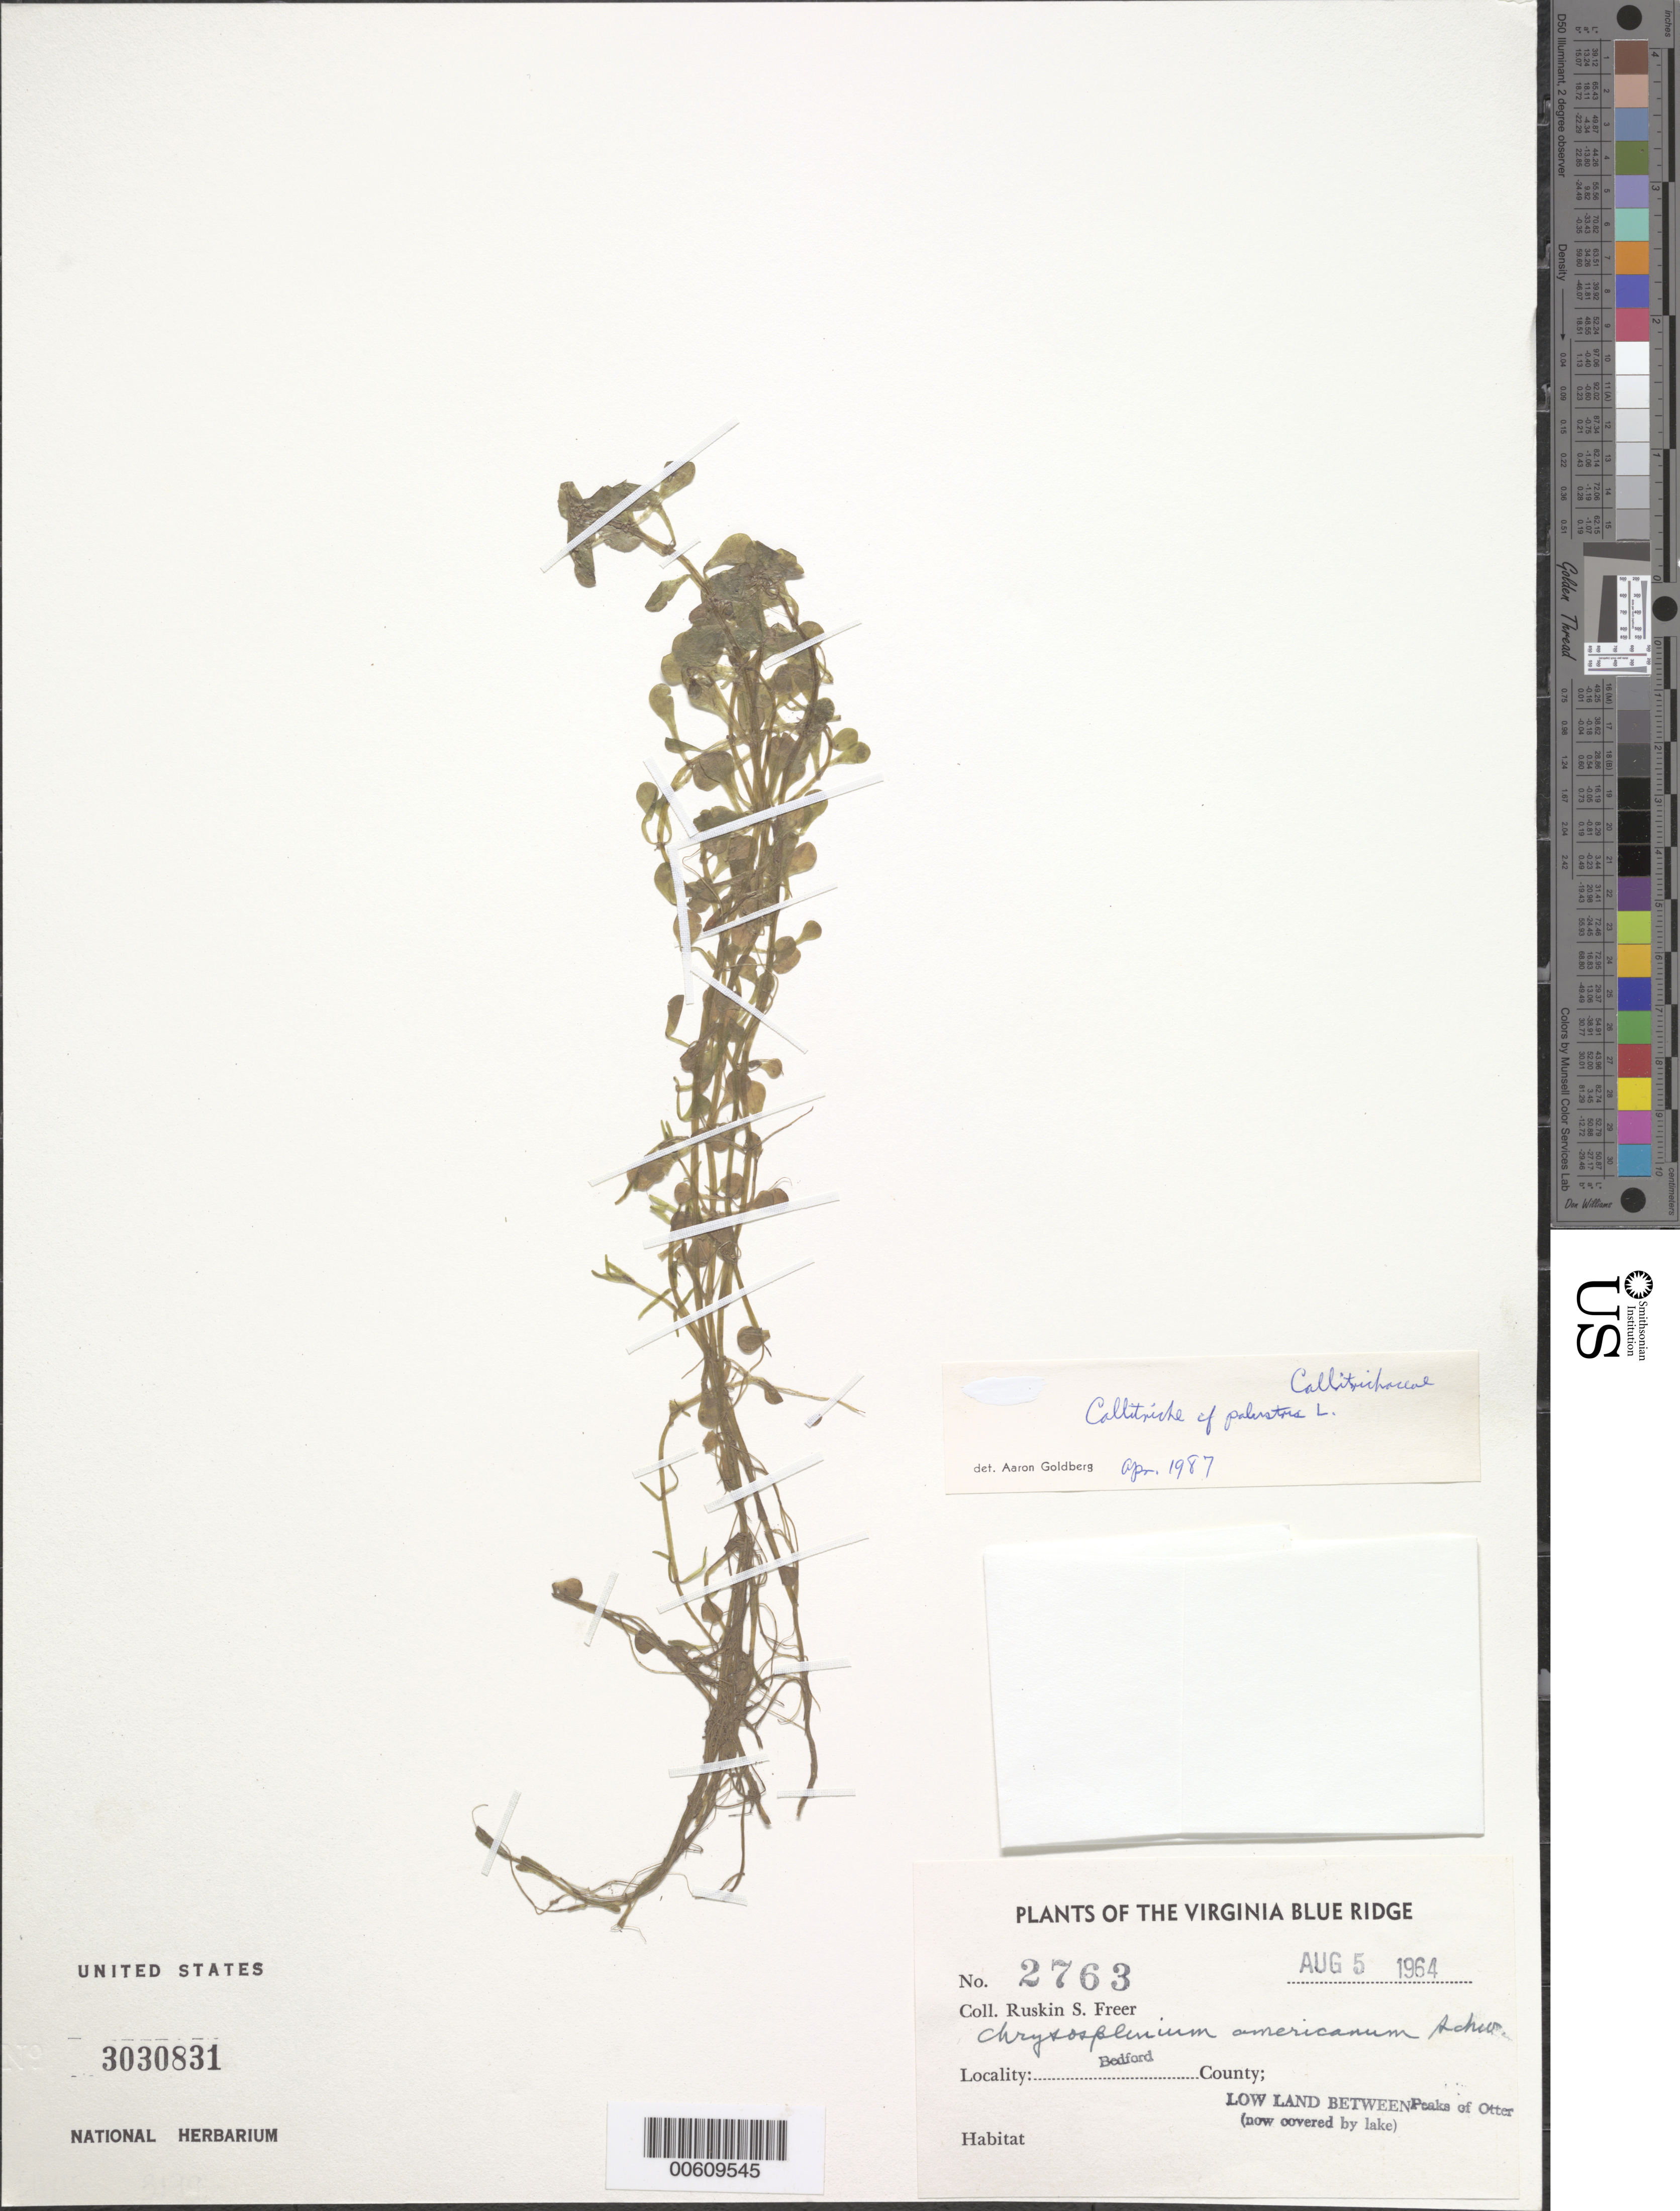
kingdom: Plantae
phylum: Tracheophyta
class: Magnoliopsida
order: Lamiales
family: Plantaginaceae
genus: Callitriche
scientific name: Callitriche verna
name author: L.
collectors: R. Freer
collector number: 2763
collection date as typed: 05 Aug 1964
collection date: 1964-08-05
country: United States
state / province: Virginia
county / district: Bedford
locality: Peaks of Otter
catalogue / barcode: US 3030831